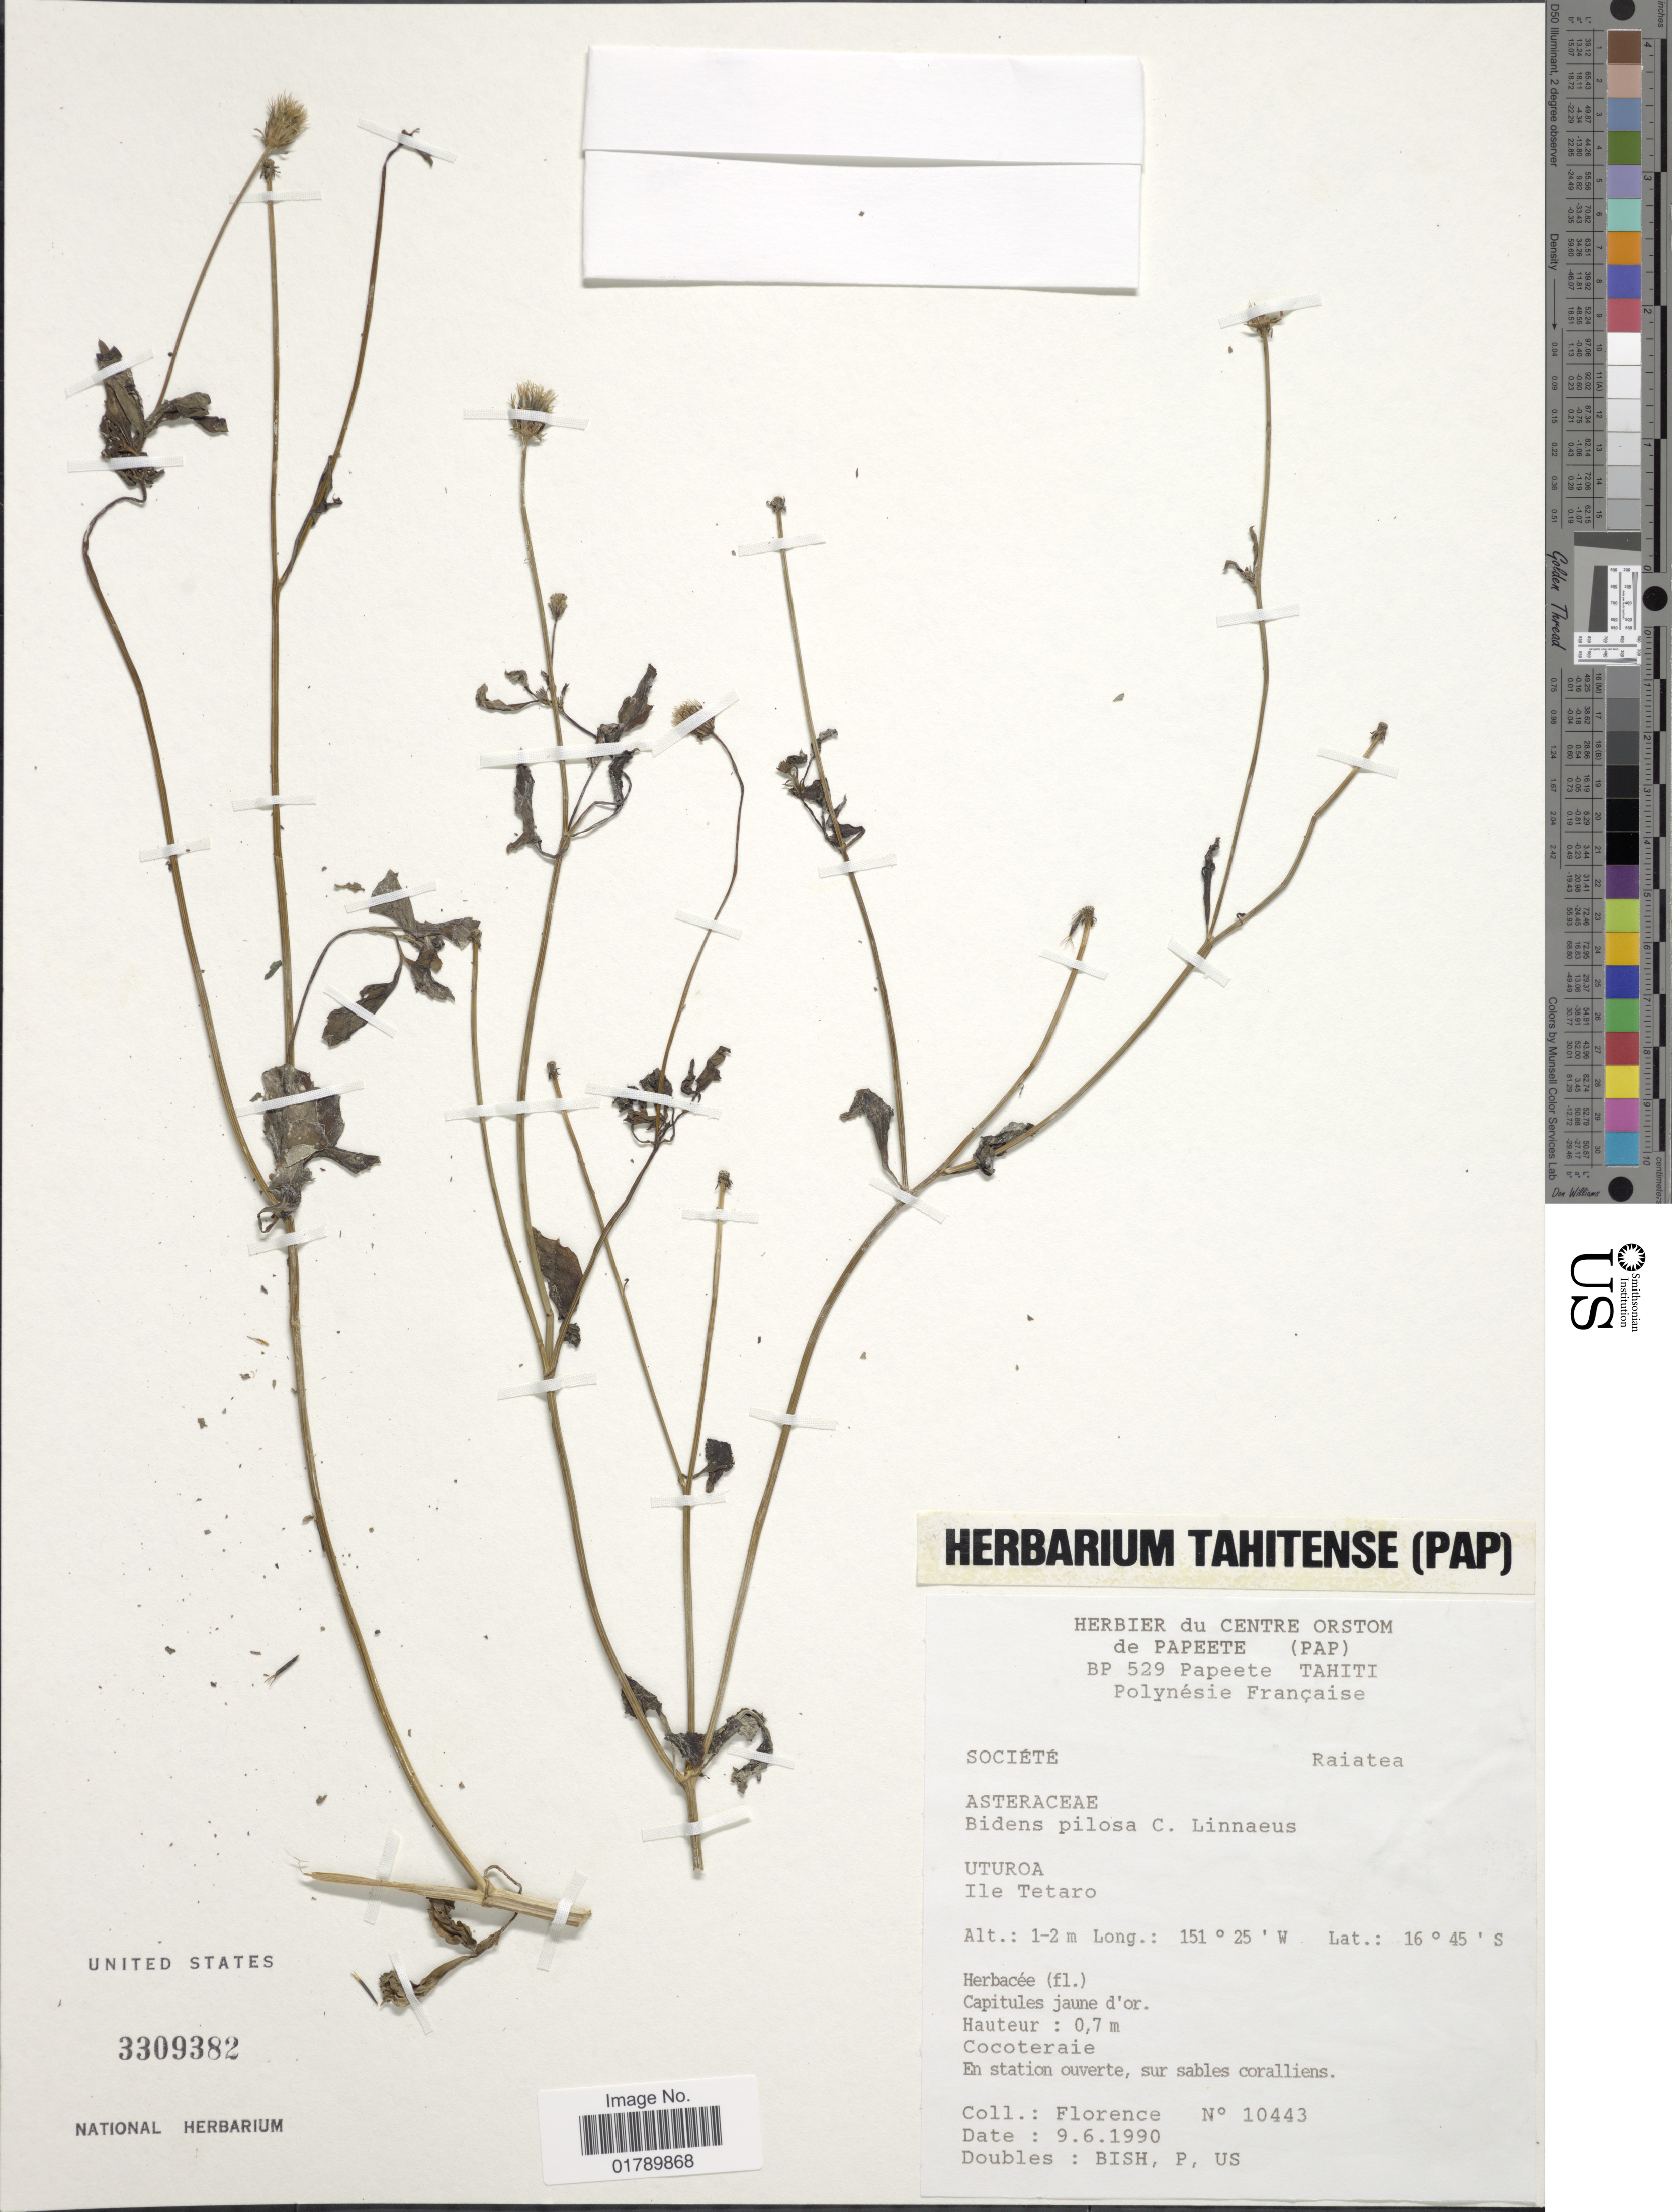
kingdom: Plantae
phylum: Tracheophyta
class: Magnoliopsida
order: Asterales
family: Asteraceae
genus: Bidens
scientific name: Bidens pilosa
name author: L.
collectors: -. Florence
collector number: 10443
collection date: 1991-06-09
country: French Polynesia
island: Raiatea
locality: Raiatea. Uturoa. Ile Tetaro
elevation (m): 1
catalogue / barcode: US 3309382